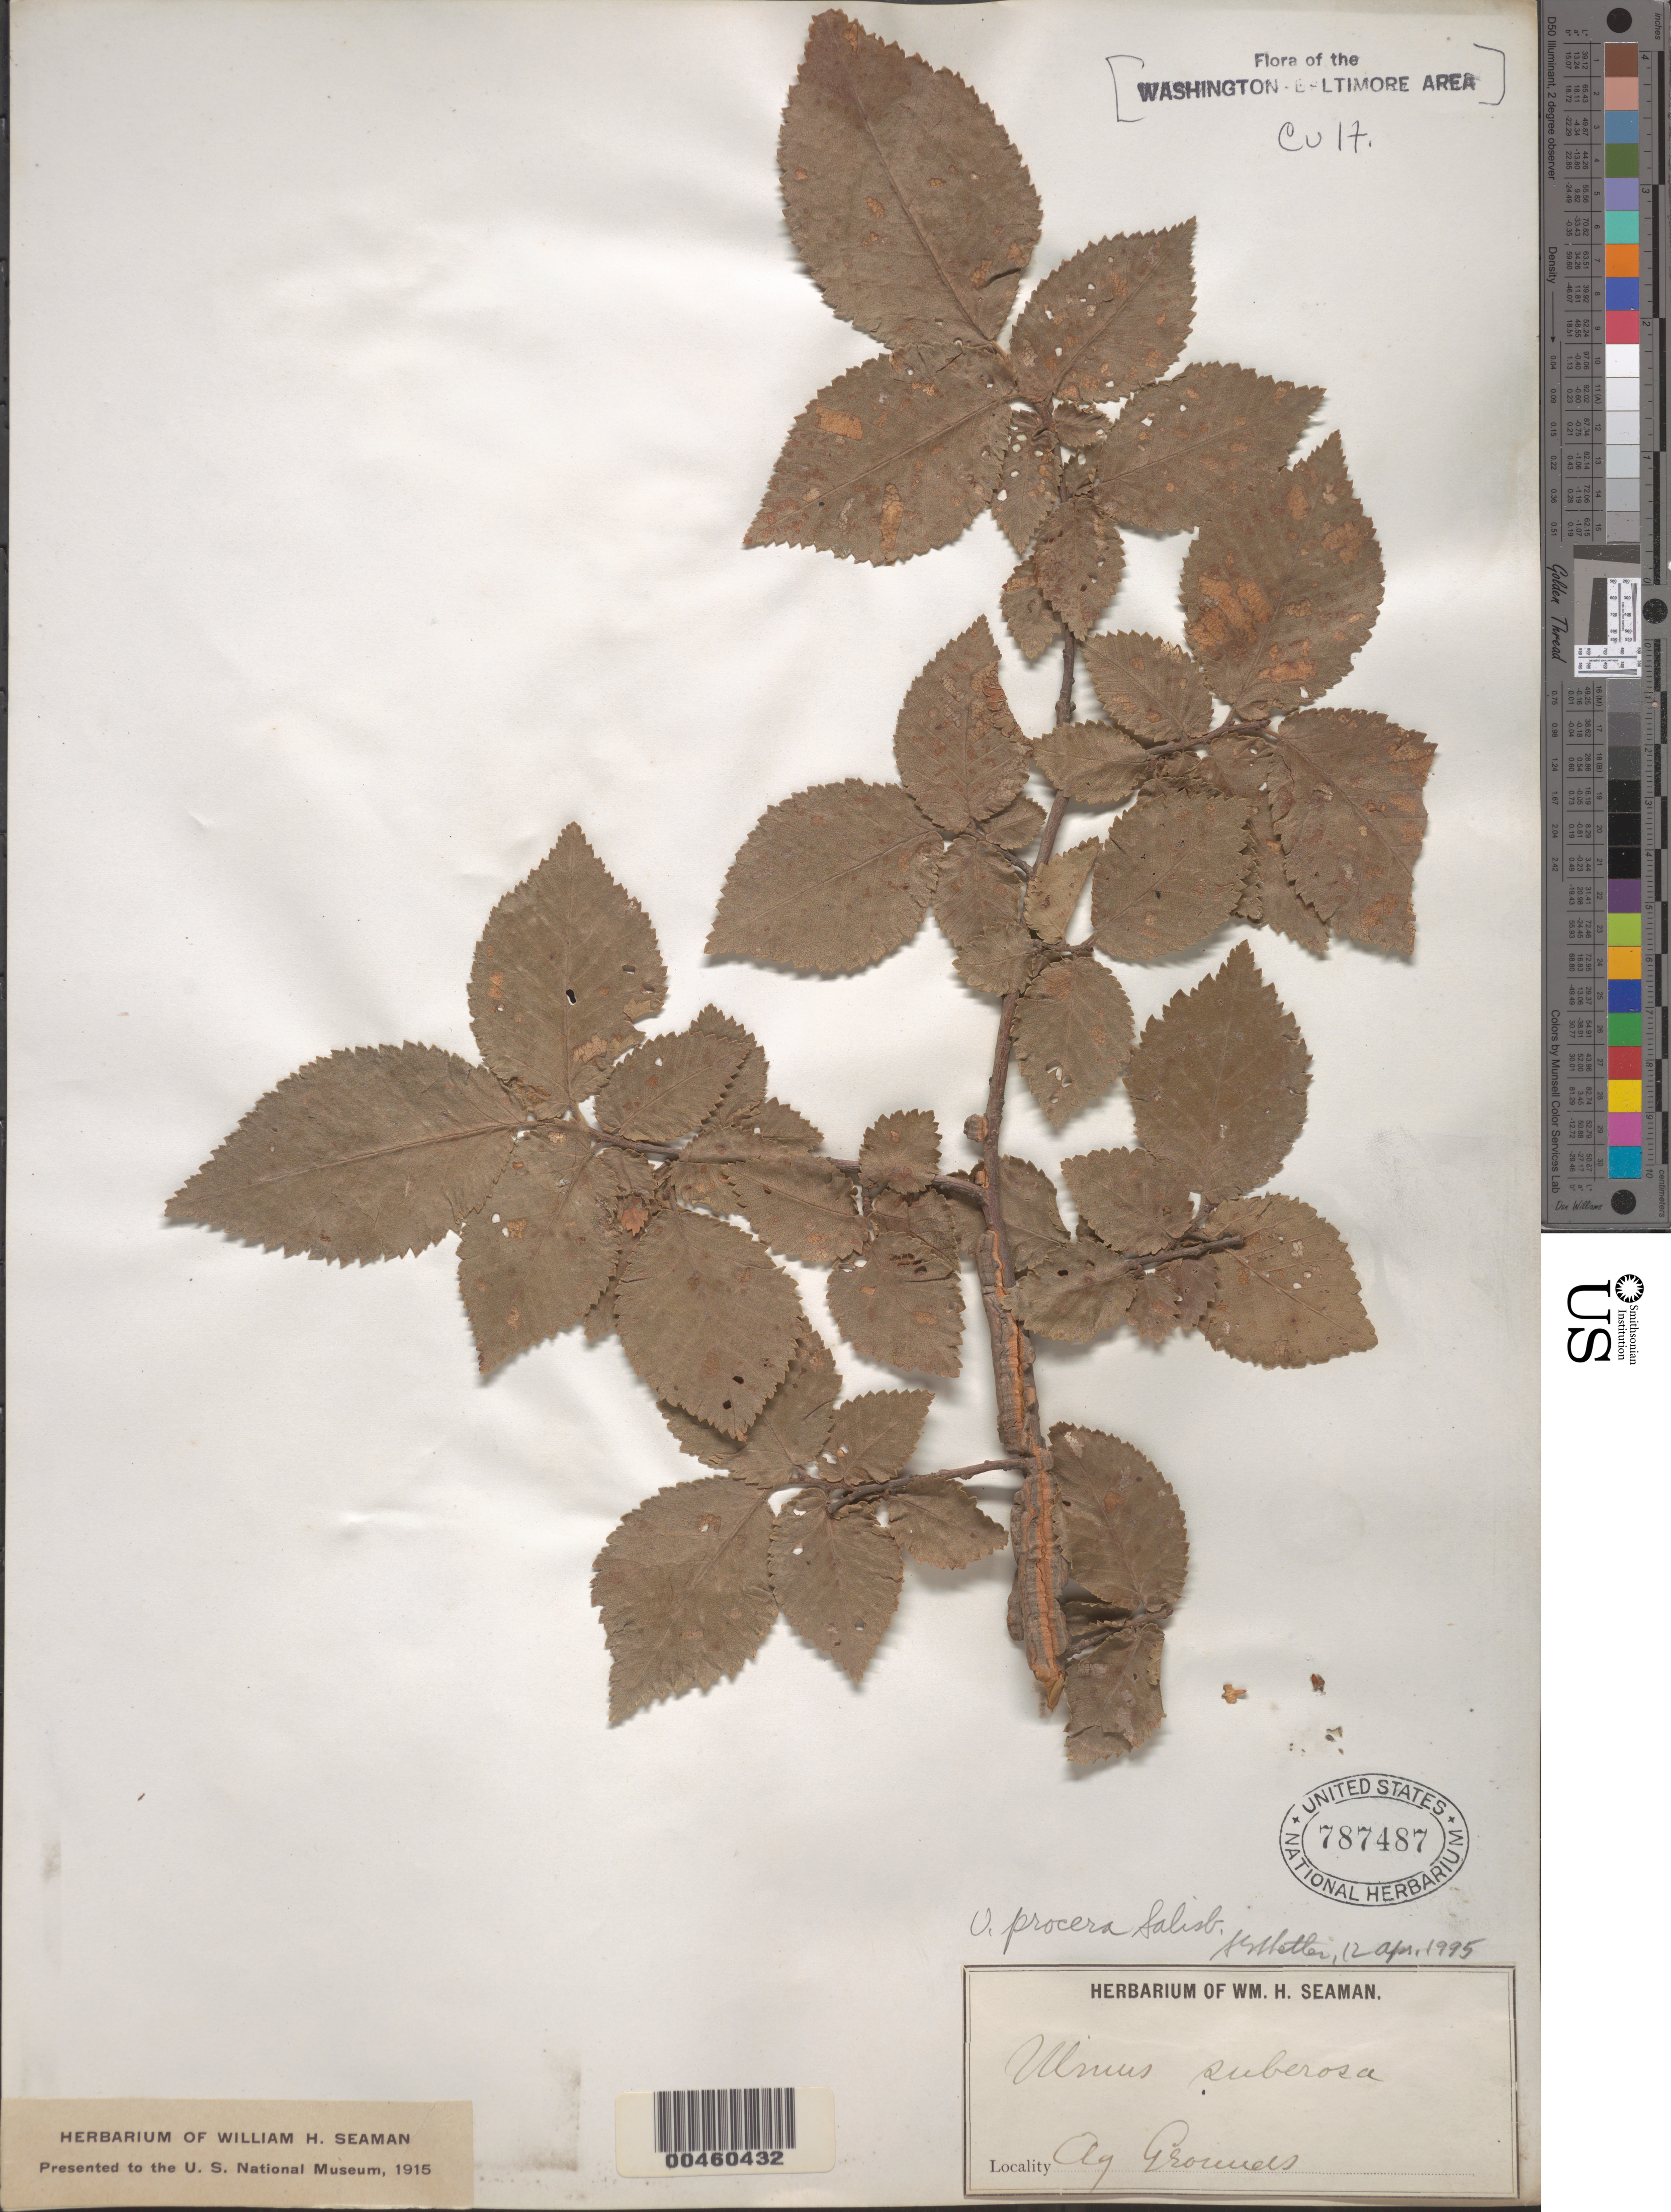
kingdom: Plantae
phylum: Tracheophyta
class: Magnoliopsida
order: Rosales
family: Ulmaceae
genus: Ulmus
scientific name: Ulmus minor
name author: Mill.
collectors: W. Seaman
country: United States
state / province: District of Columbia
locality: Agricultural grounds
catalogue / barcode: US 787487